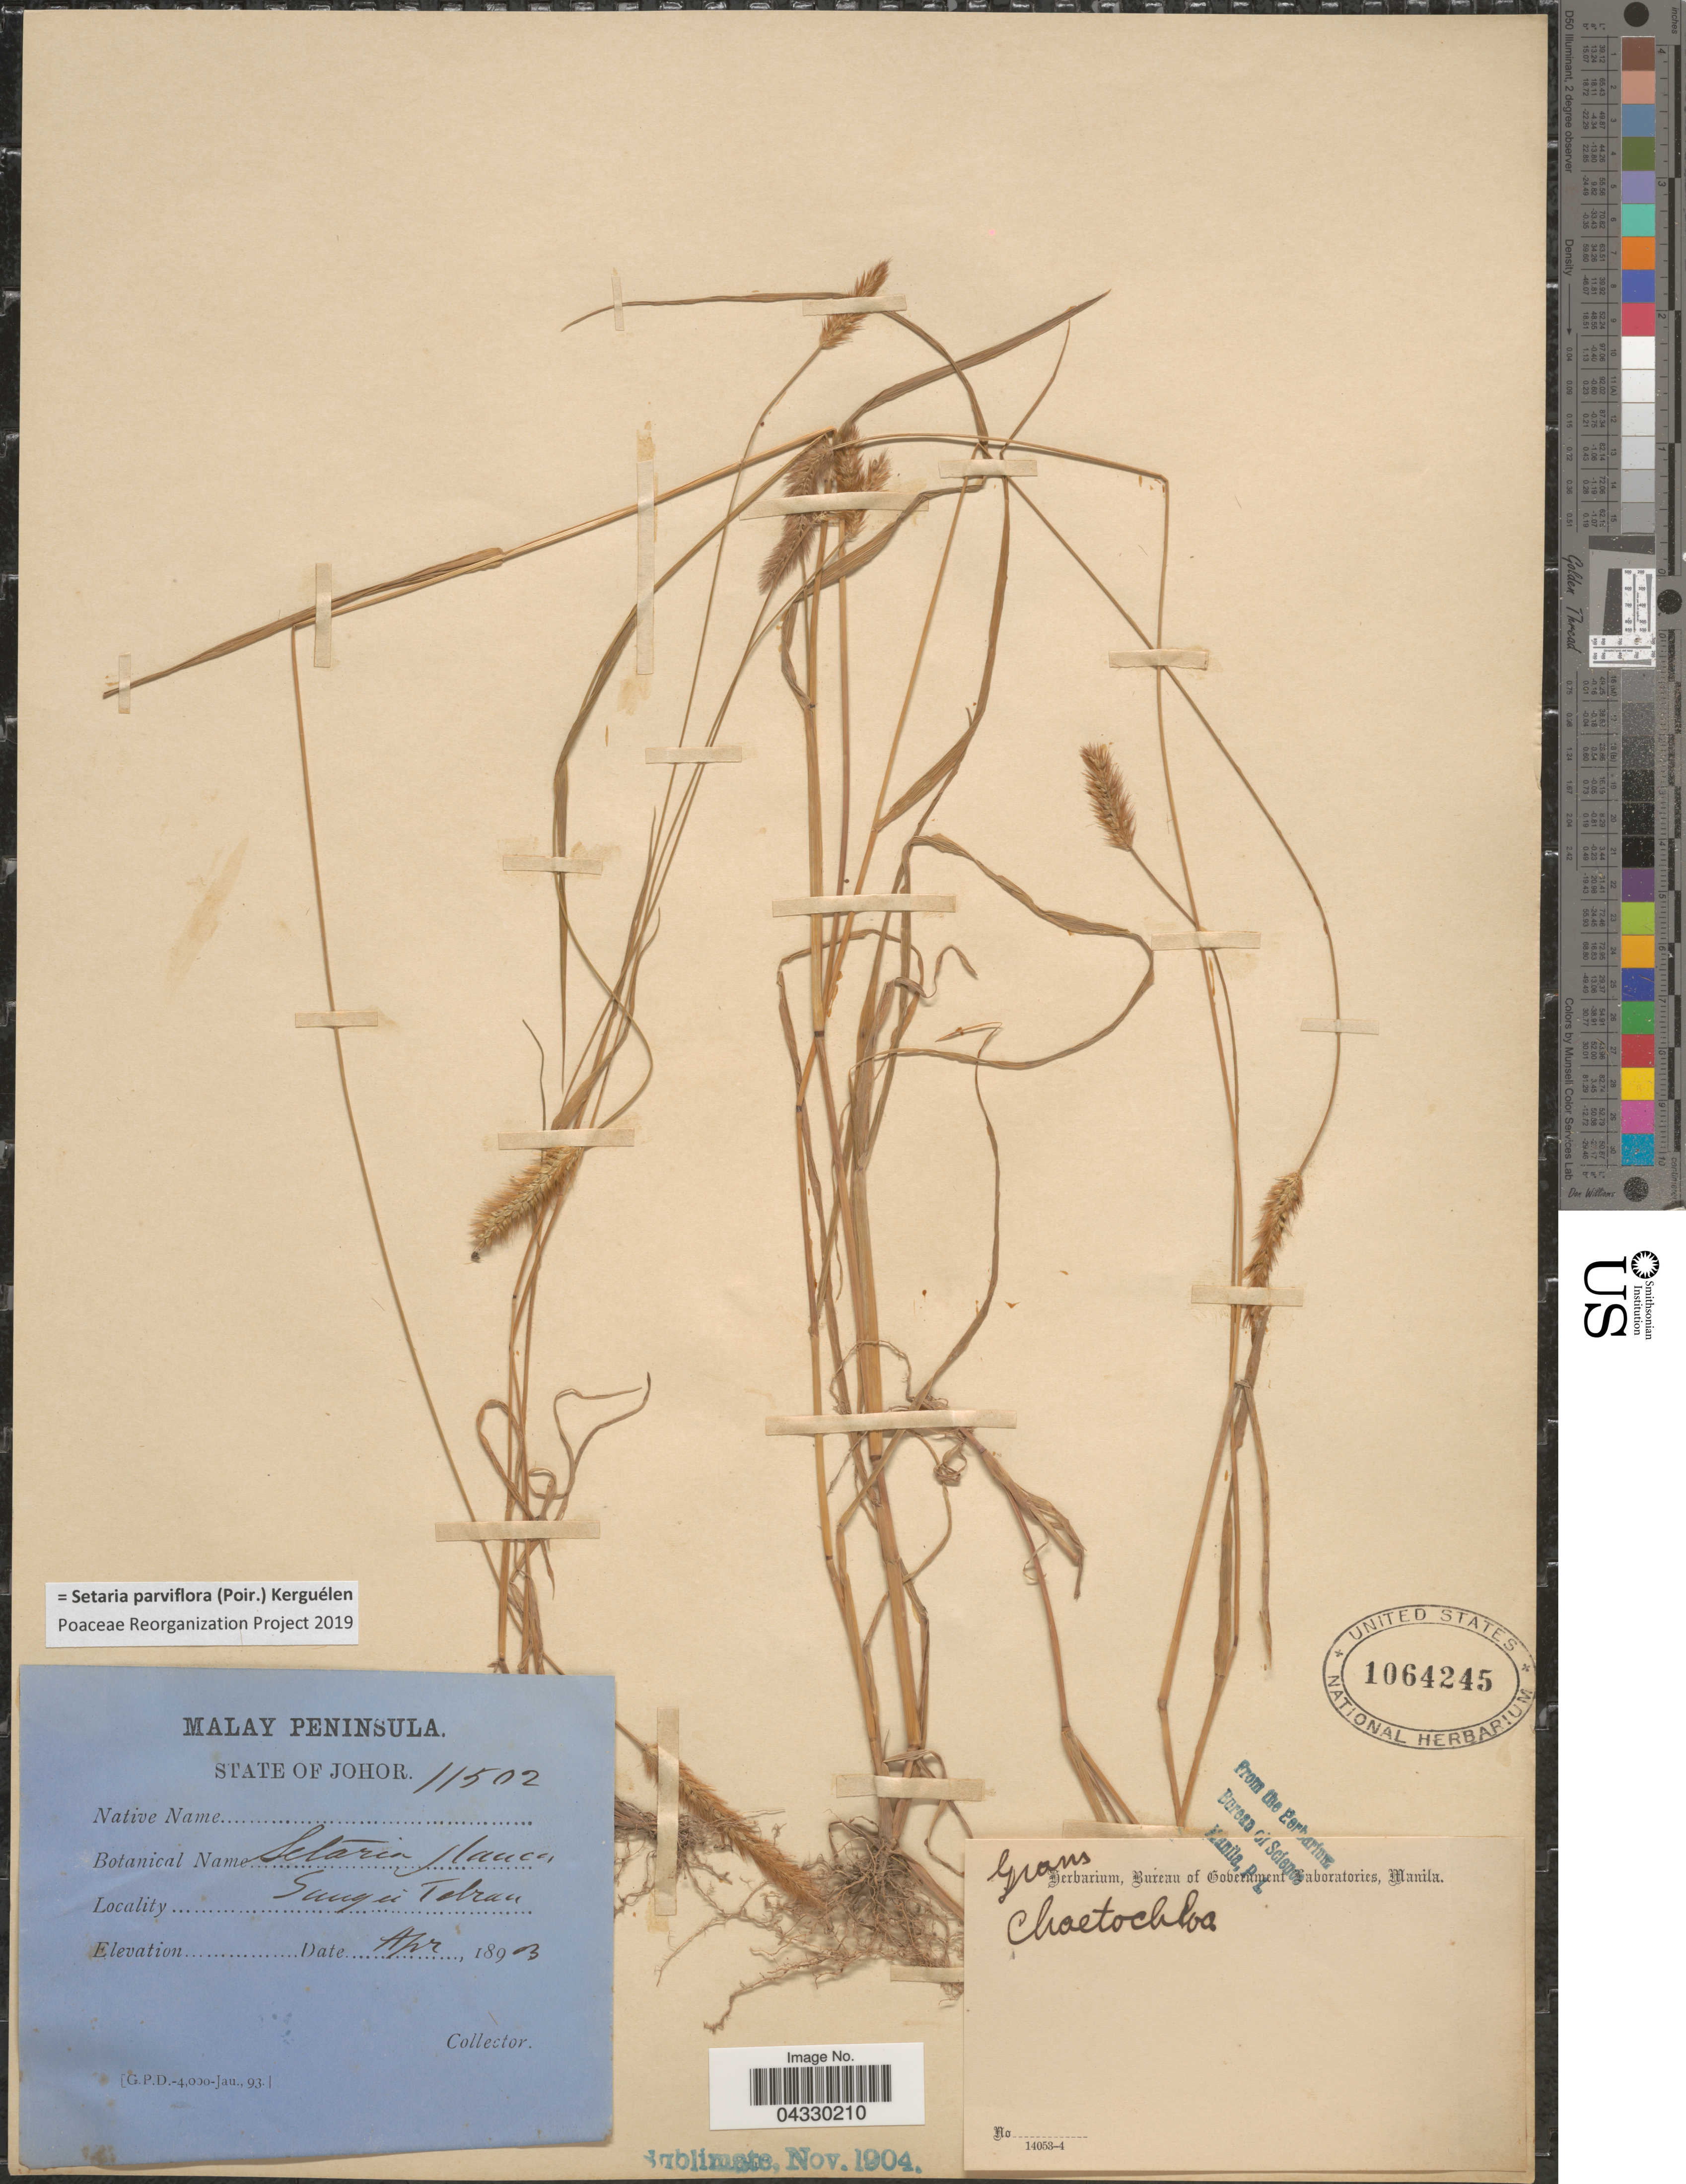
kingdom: Plantae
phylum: Tracheophyta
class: Liliopsida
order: Poales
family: Poaceae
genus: Setaria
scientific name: Setaria parviflora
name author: (Poir.) Kerguélen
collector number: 11502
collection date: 1893-04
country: Malaysia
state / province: Johor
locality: Malay Peninsula. Sungei Tebrau.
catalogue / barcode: US 1064245